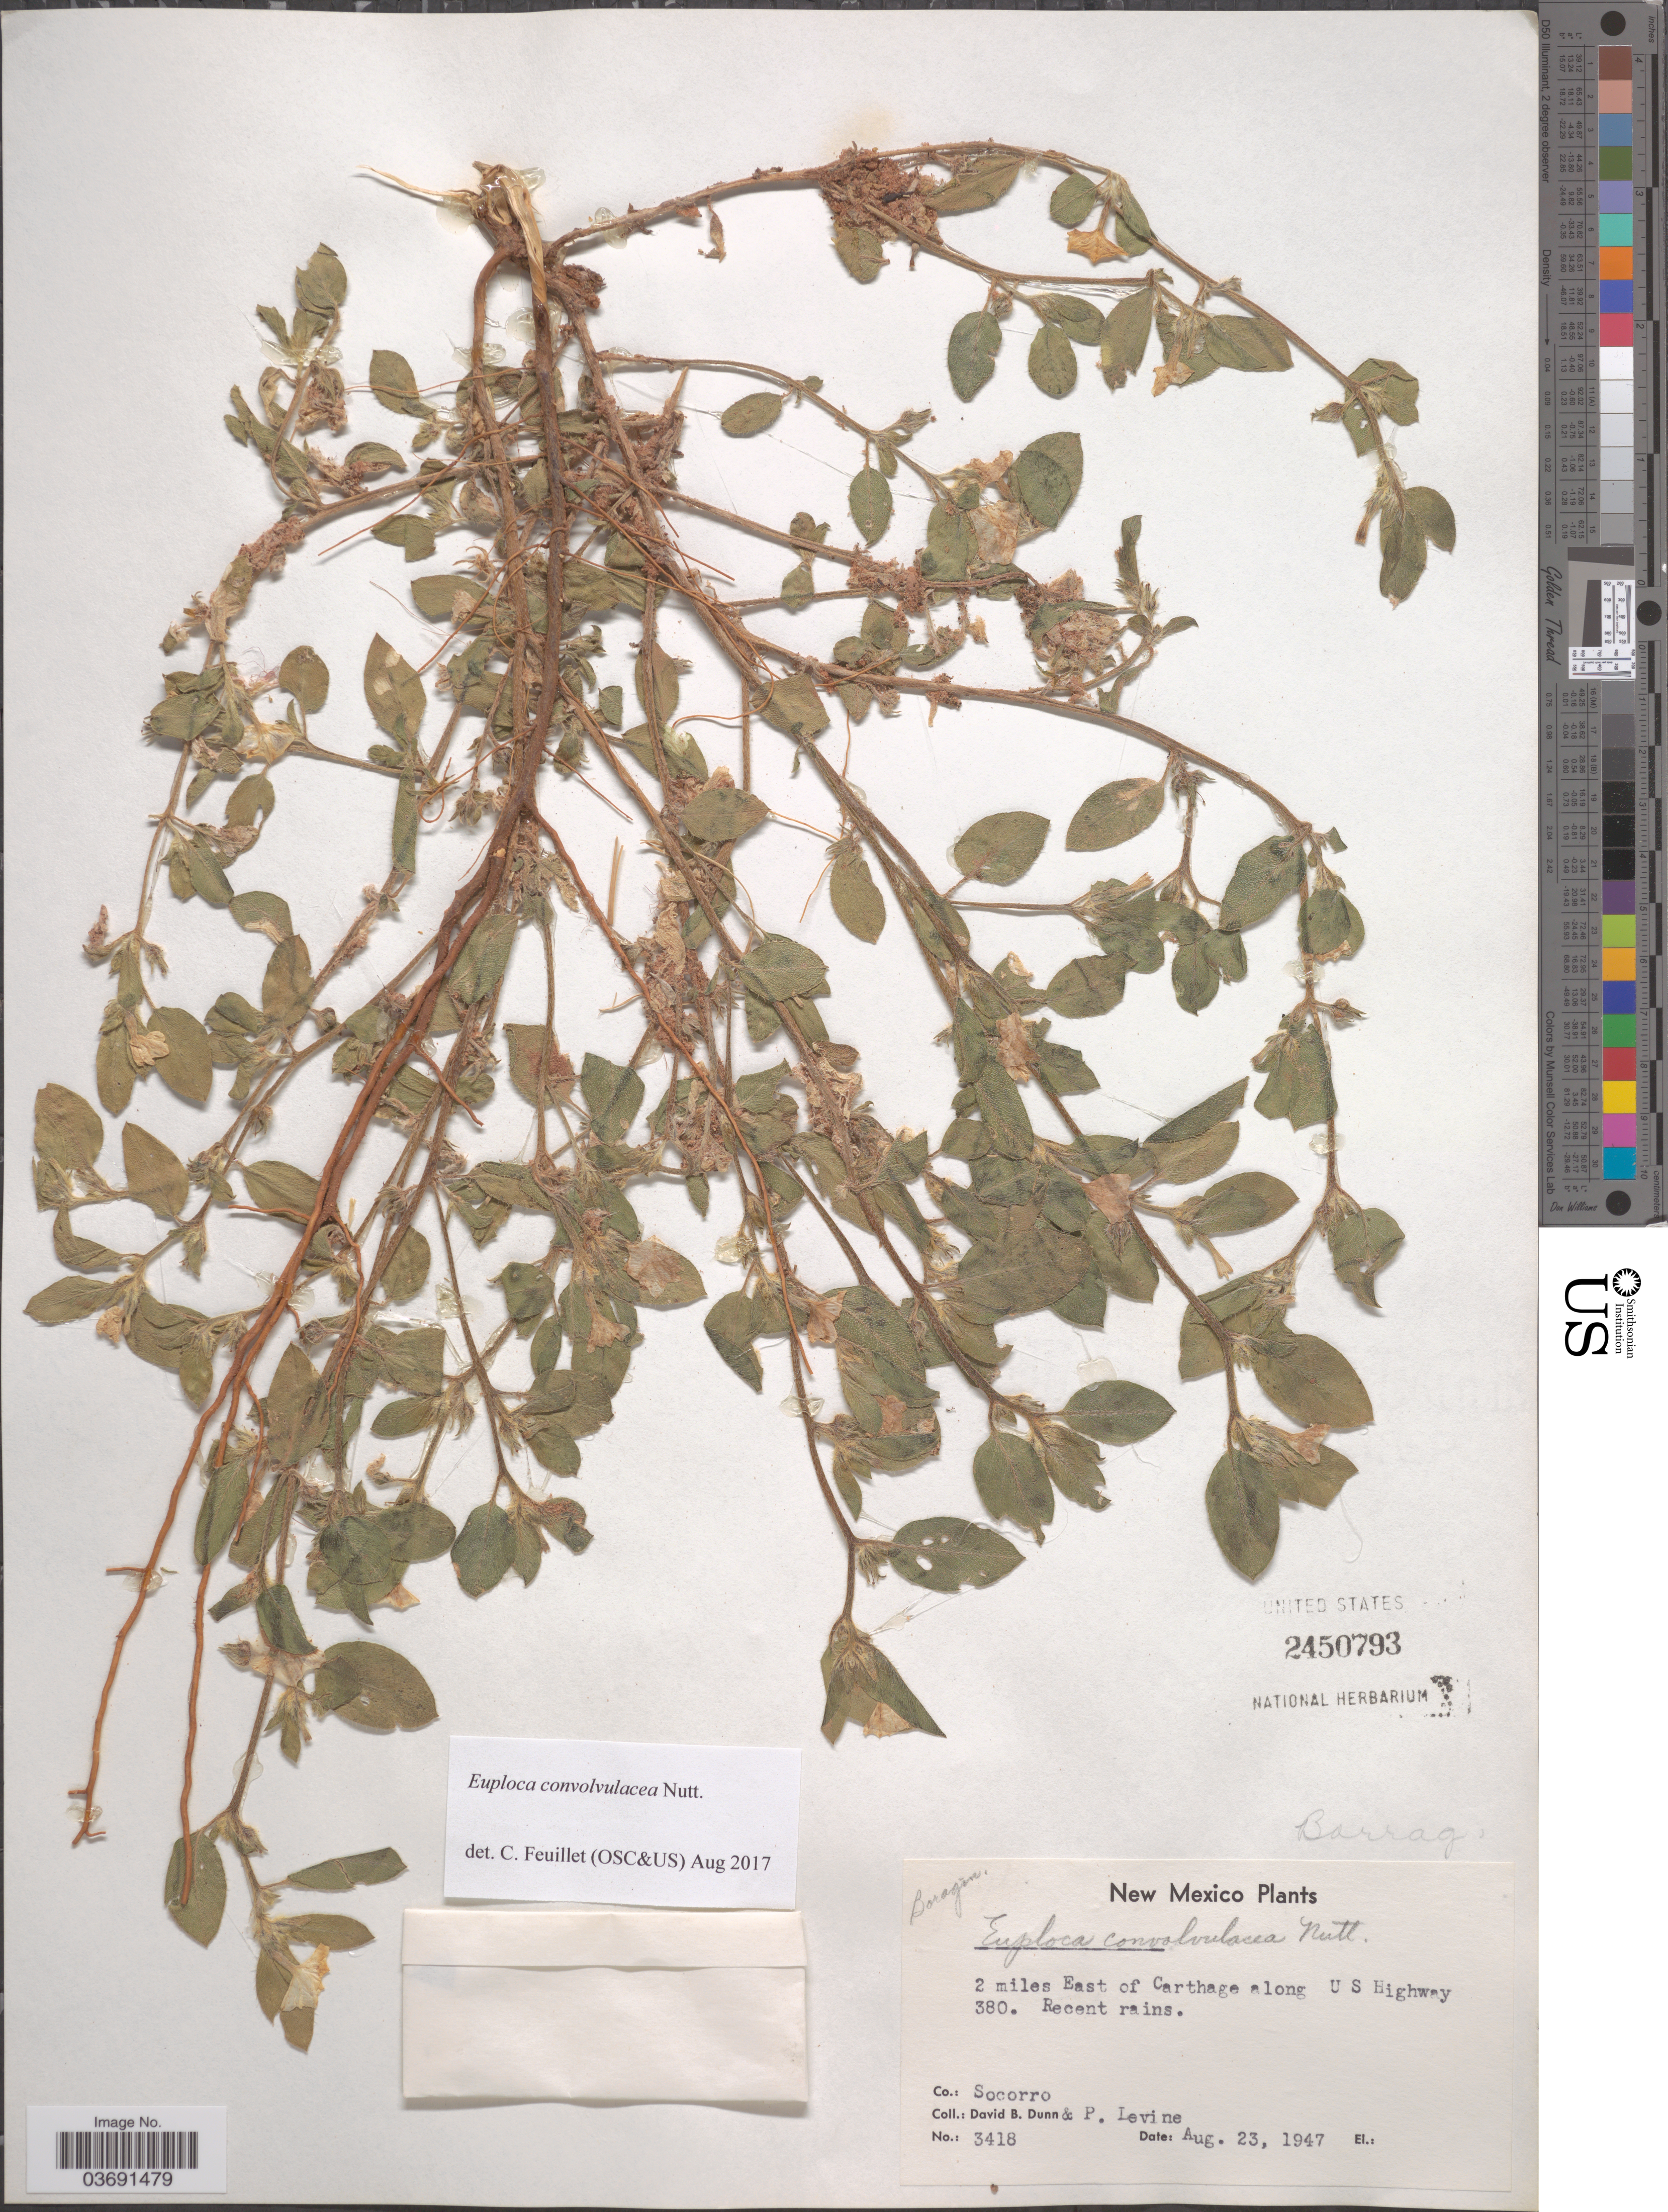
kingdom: Plantae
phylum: Tracheophyta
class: Magnoliopsida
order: Boraginales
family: Heliotropiaceae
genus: Euploca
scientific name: Euploca convolvulacea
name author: Nutt.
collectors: D. B. Dunn & P. Levine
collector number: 3418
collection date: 1947-08-23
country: United States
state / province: New Mexico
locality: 2 miles East of Carthage along US Highway 380. Co.: Socorro.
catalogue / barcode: US 2450793